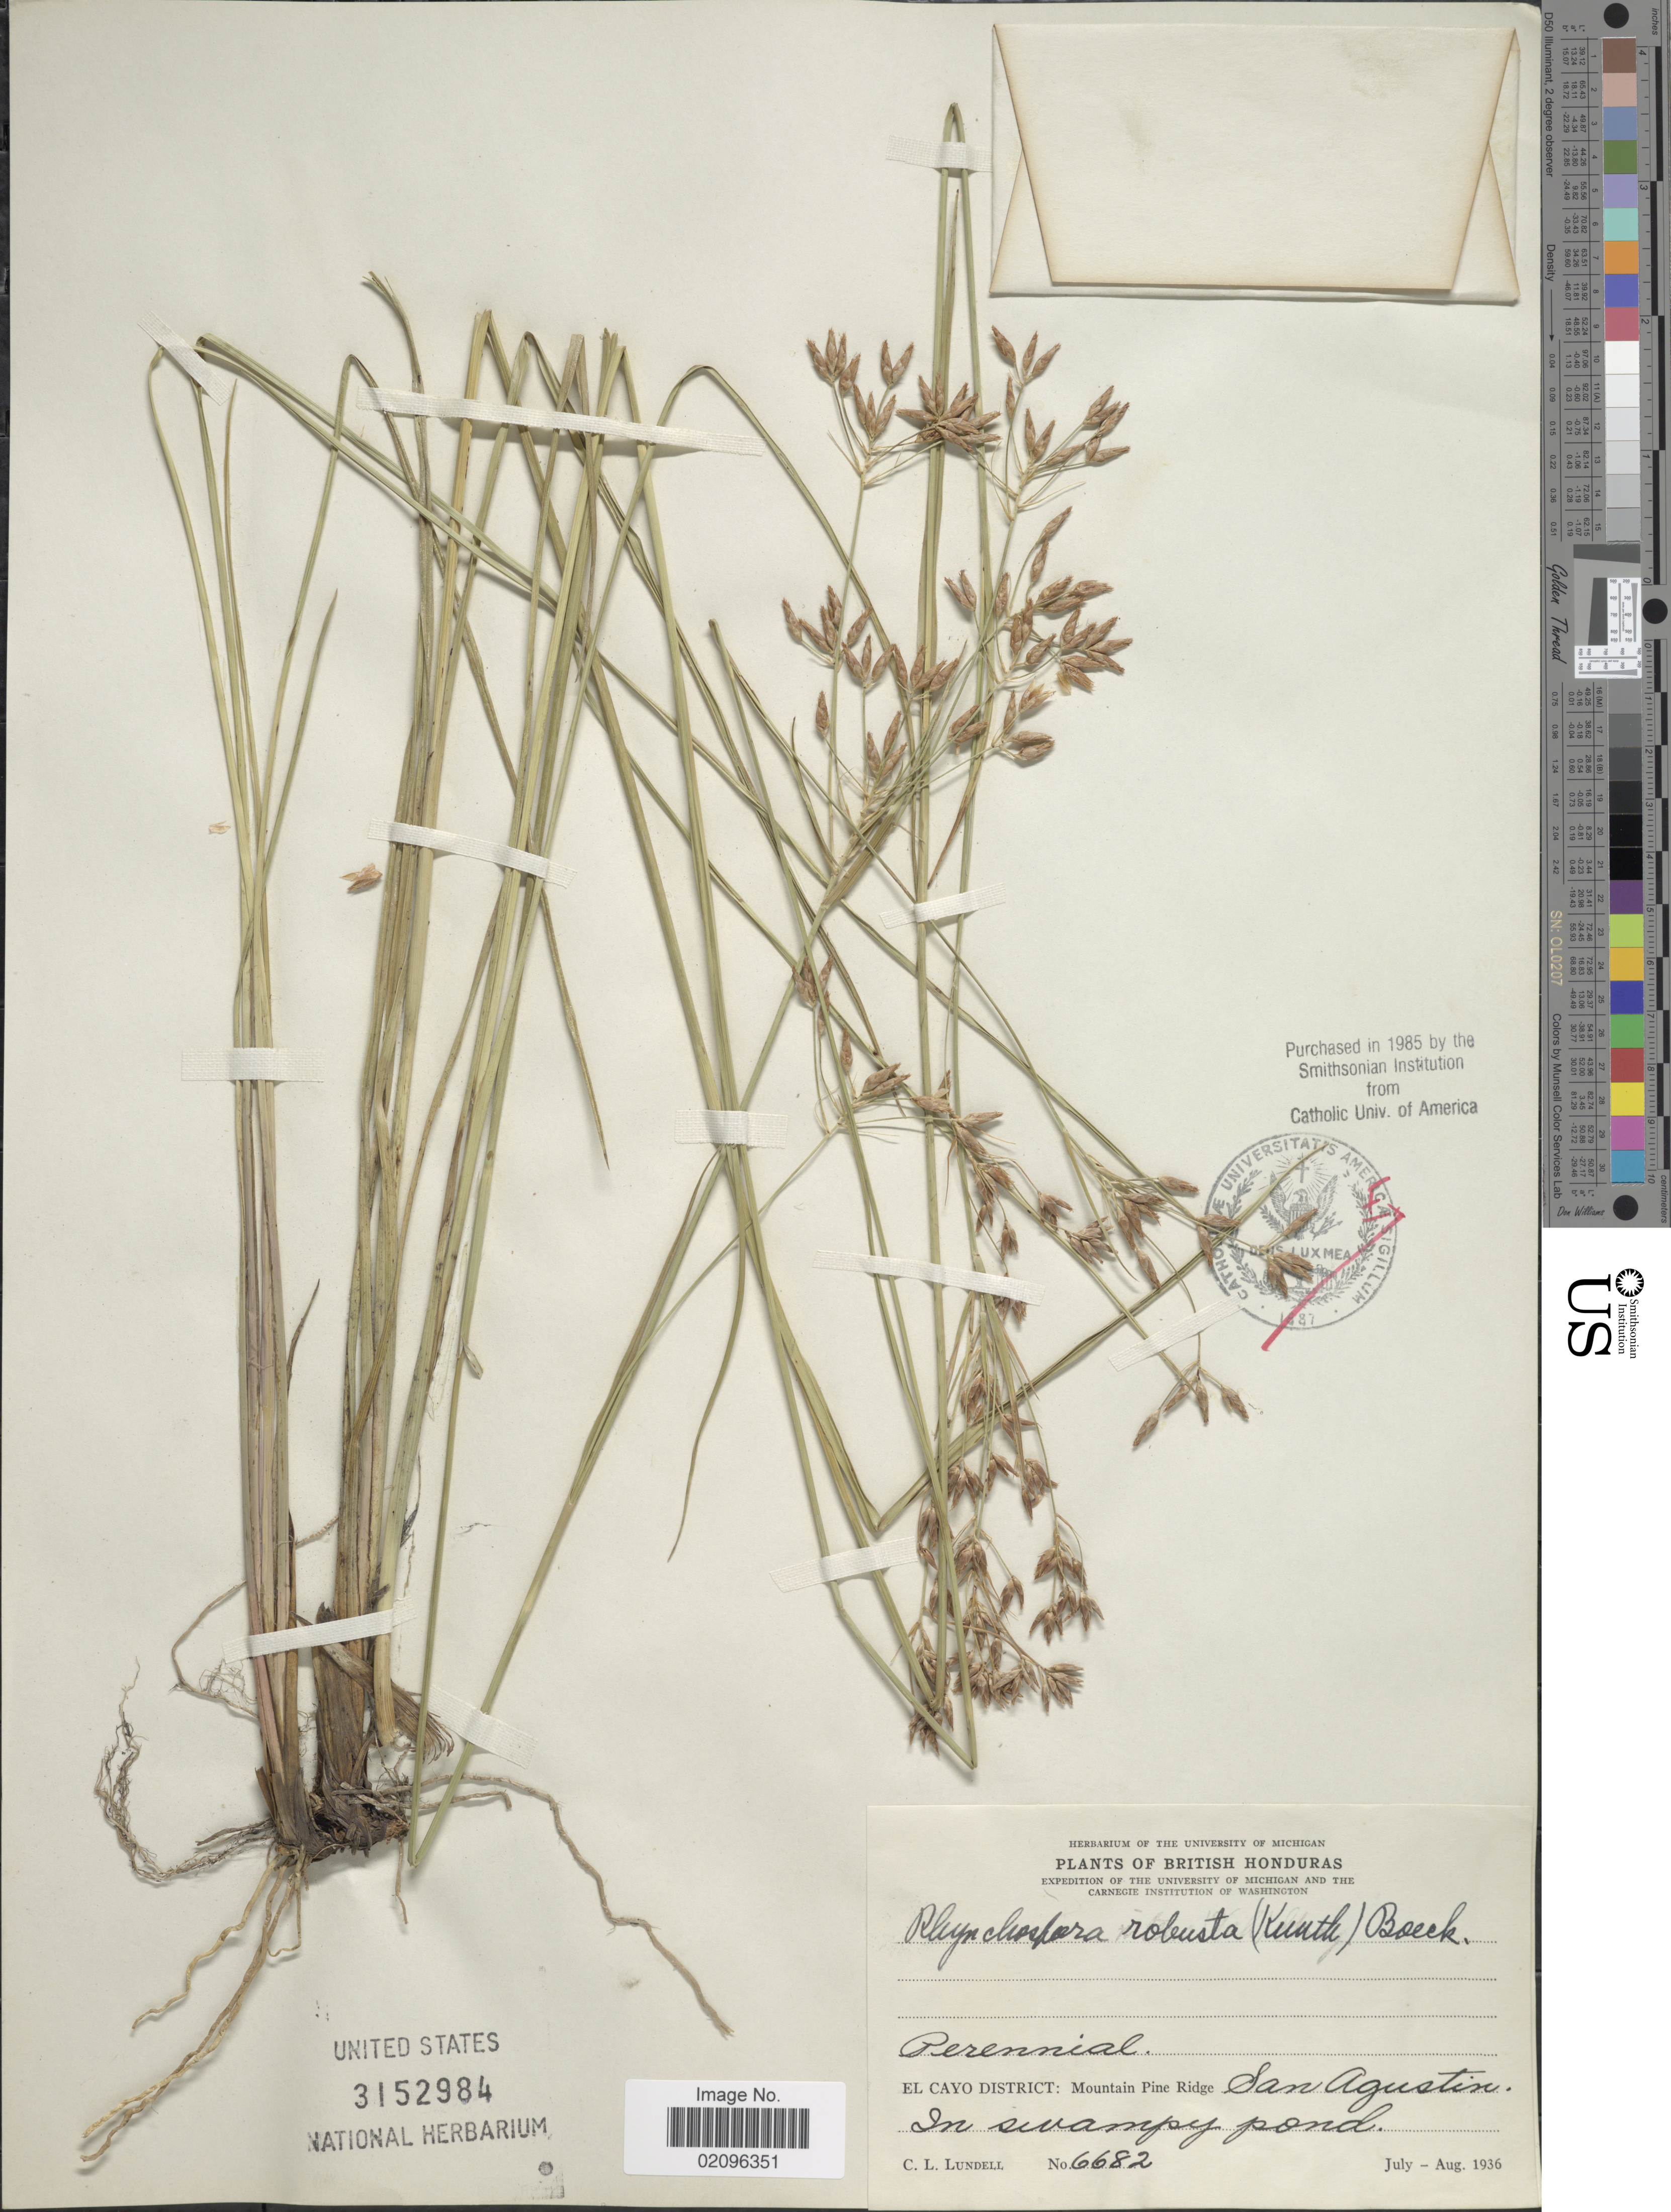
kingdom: Plantae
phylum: Tracheophyta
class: Liliopsida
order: Poales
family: Cyperaceae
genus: Rhynchospora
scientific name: Rhynchospora robusta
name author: (Kunth) Boeckeler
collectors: C. L. Lundell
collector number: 6682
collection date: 1936-07/1936-08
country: Belize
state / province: Cayo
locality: El Cayo District: Mountain Pine Ridge San Agusttin. In swampy pond. British Honduras.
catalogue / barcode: US 3152984